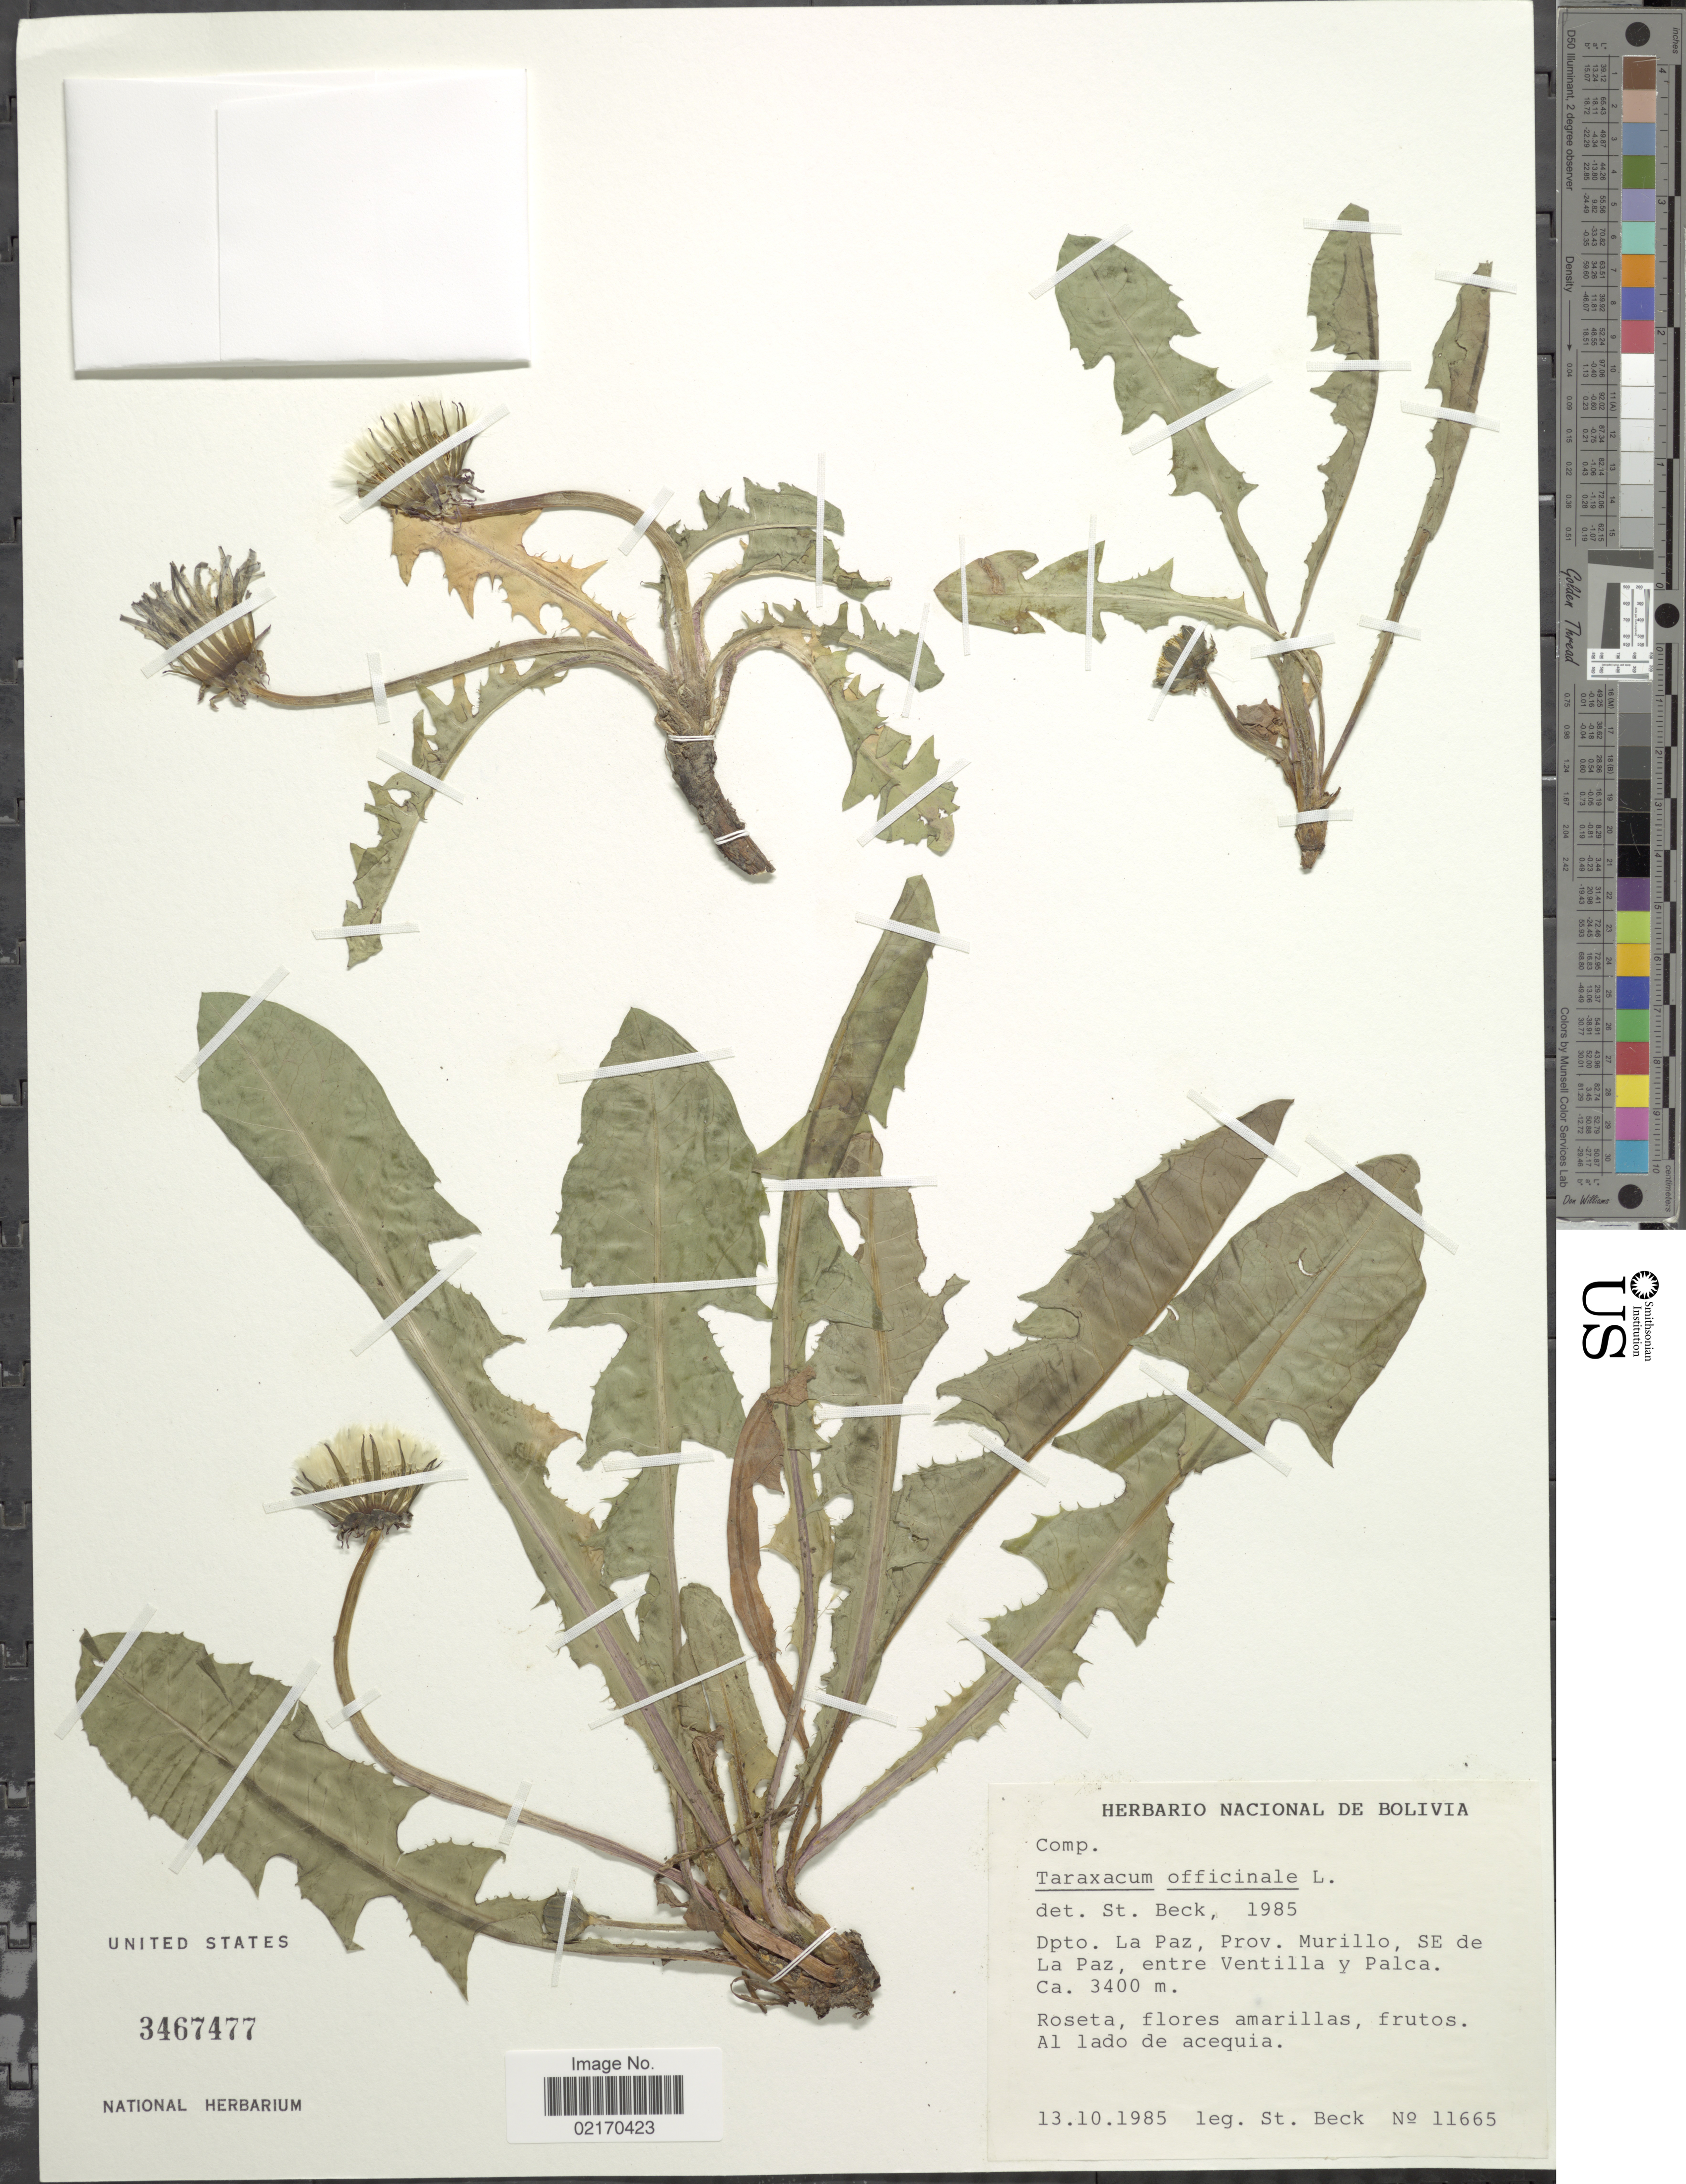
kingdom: Plantae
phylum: Tracheophyta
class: Magnoliopsida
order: Asterales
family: Asteraceae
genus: Taraxacum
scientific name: Taraxacum officinale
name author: G.H. Weber ex F.H. Wigg.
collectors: S. G. Beck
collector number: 11665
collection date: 1985-10-13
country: Bolivia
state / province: La Paz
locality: Prov. Murillo, SE de La Paz, entre Ventilla y Palca.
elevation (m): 3400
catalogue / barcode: US 3467477